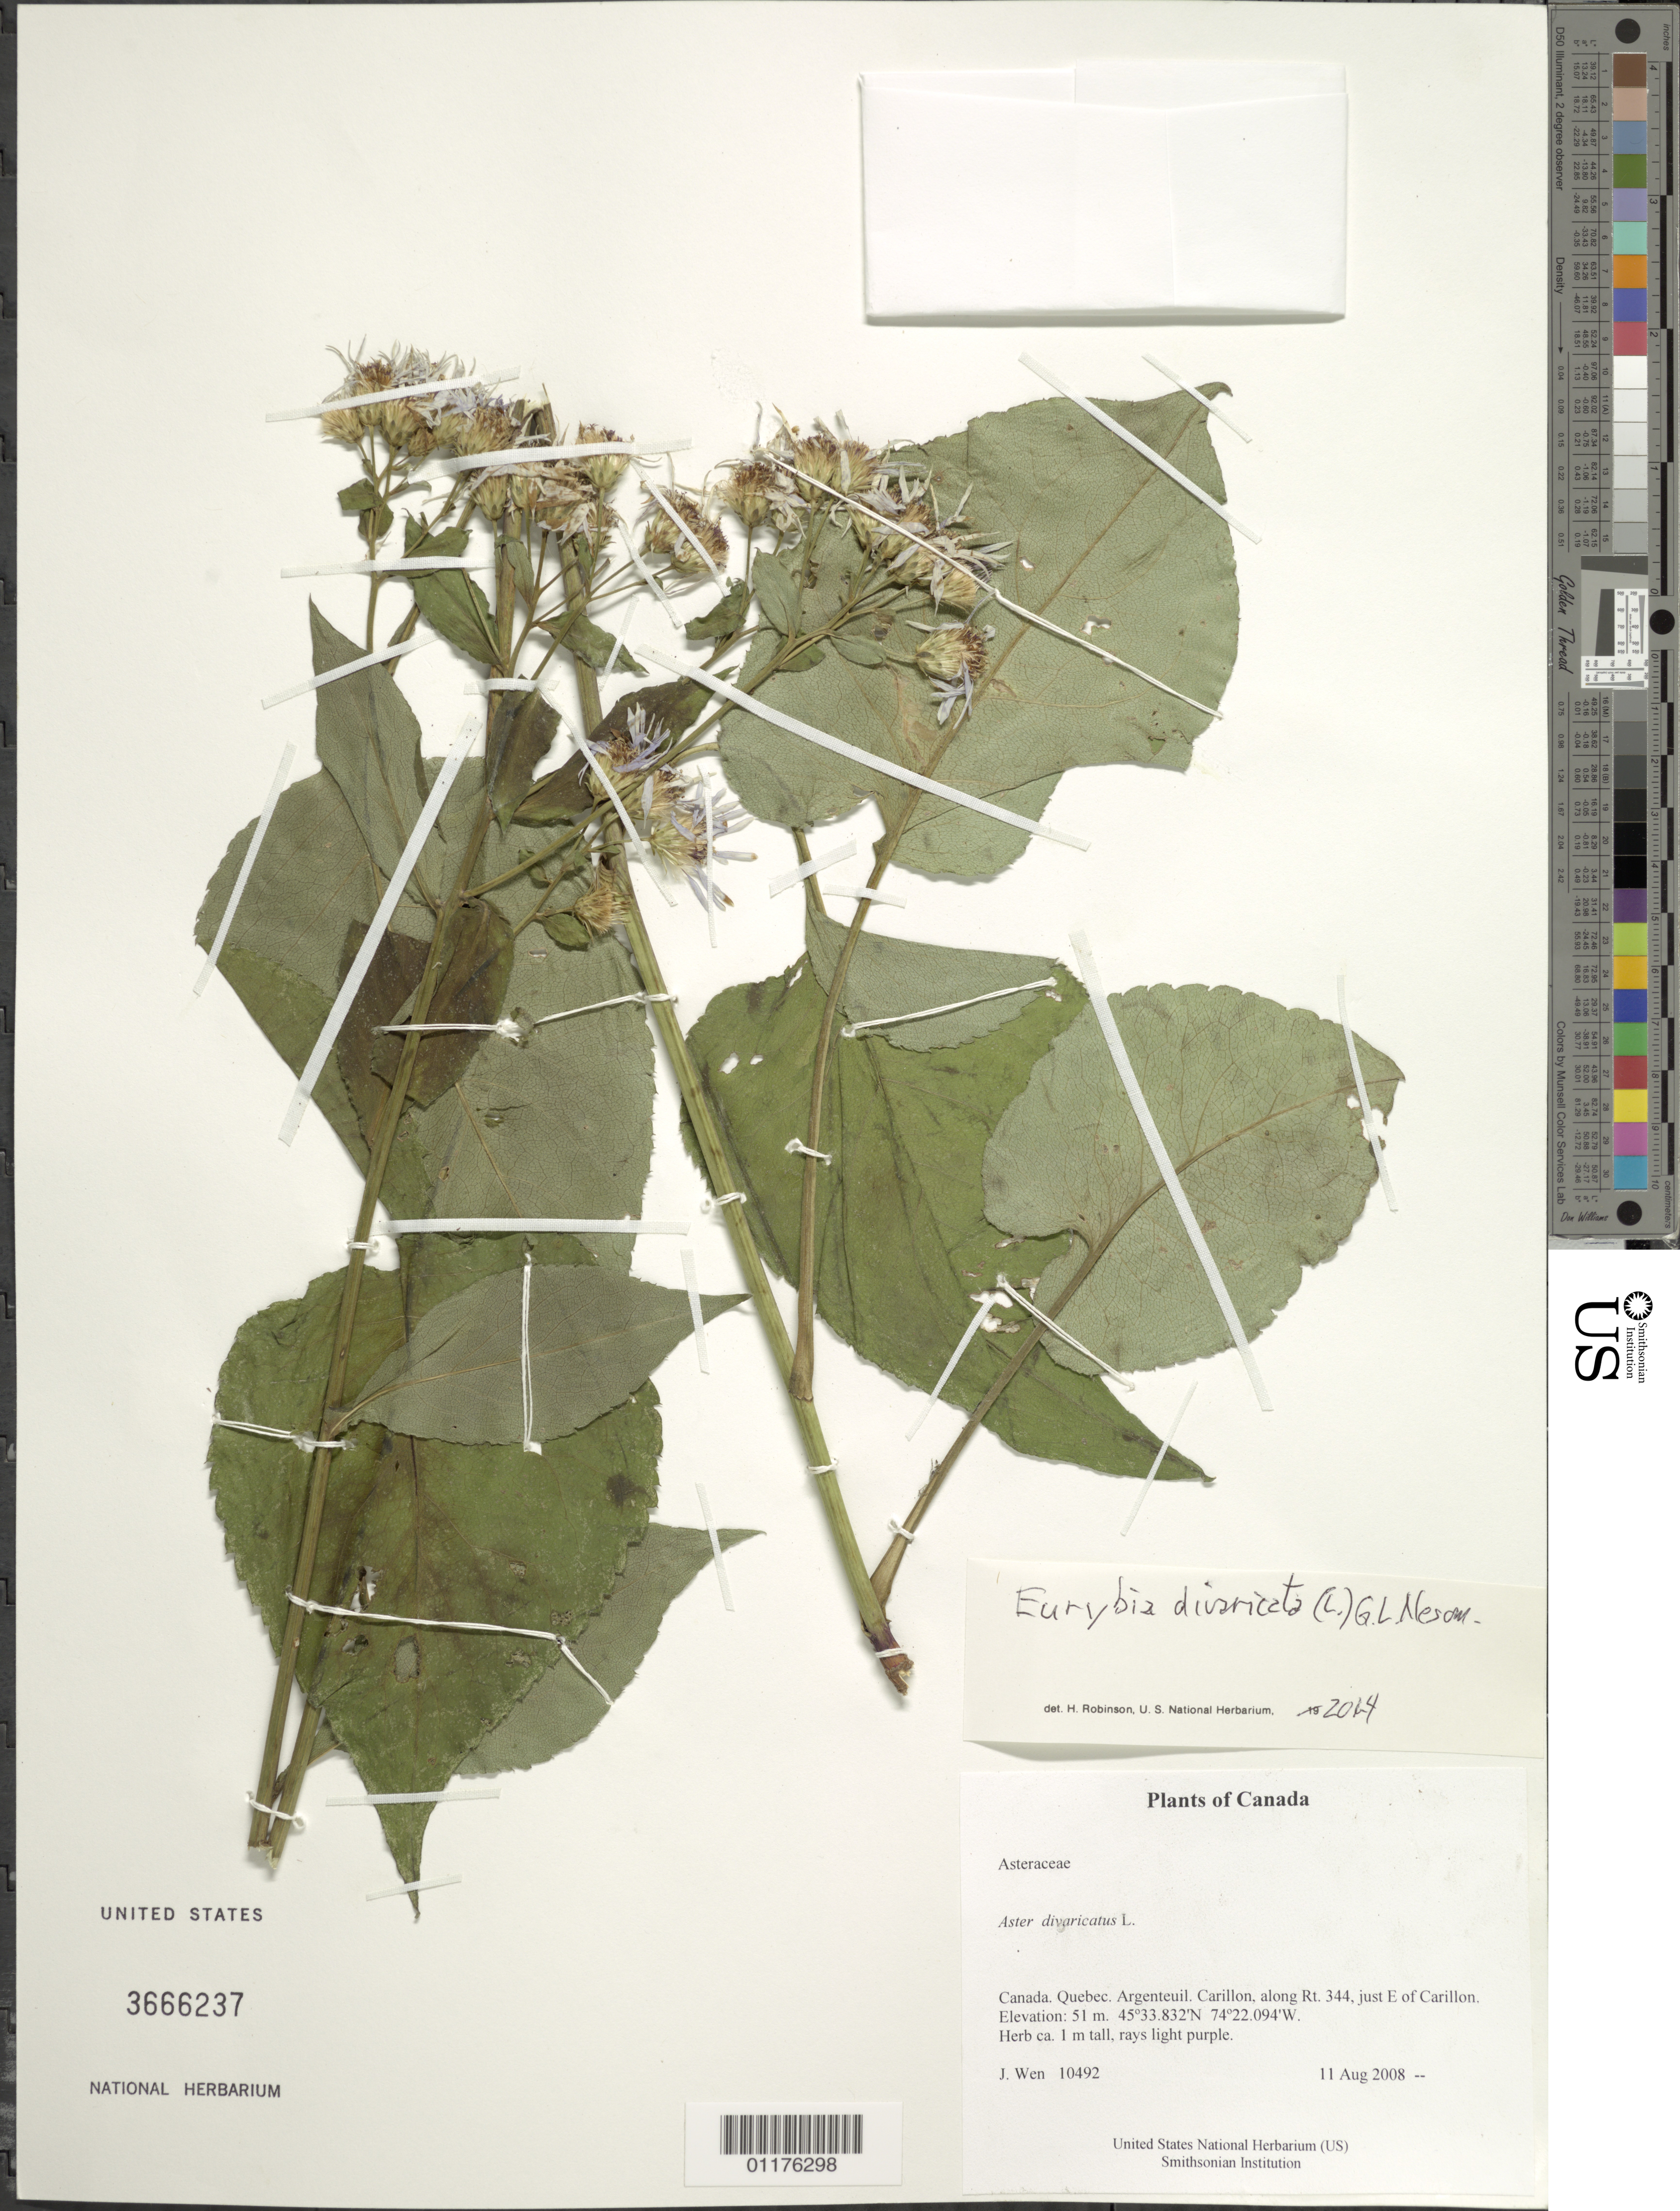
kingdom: Plantae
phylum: Tracheophyta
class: Magnoliopsida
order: Asterales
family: Asteraceae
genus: Eurybia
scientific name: Eurybia divaricata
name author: (L.) G.L. Nesom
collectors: J. Wen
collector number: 10492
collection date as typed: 11 Aug 2008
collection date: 2008-08-11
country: Canada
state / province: Quebec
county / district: Argenteuil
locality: Carillon, along Rt. 344, just E of Carillon.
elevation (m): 51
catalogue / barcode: US 3666237